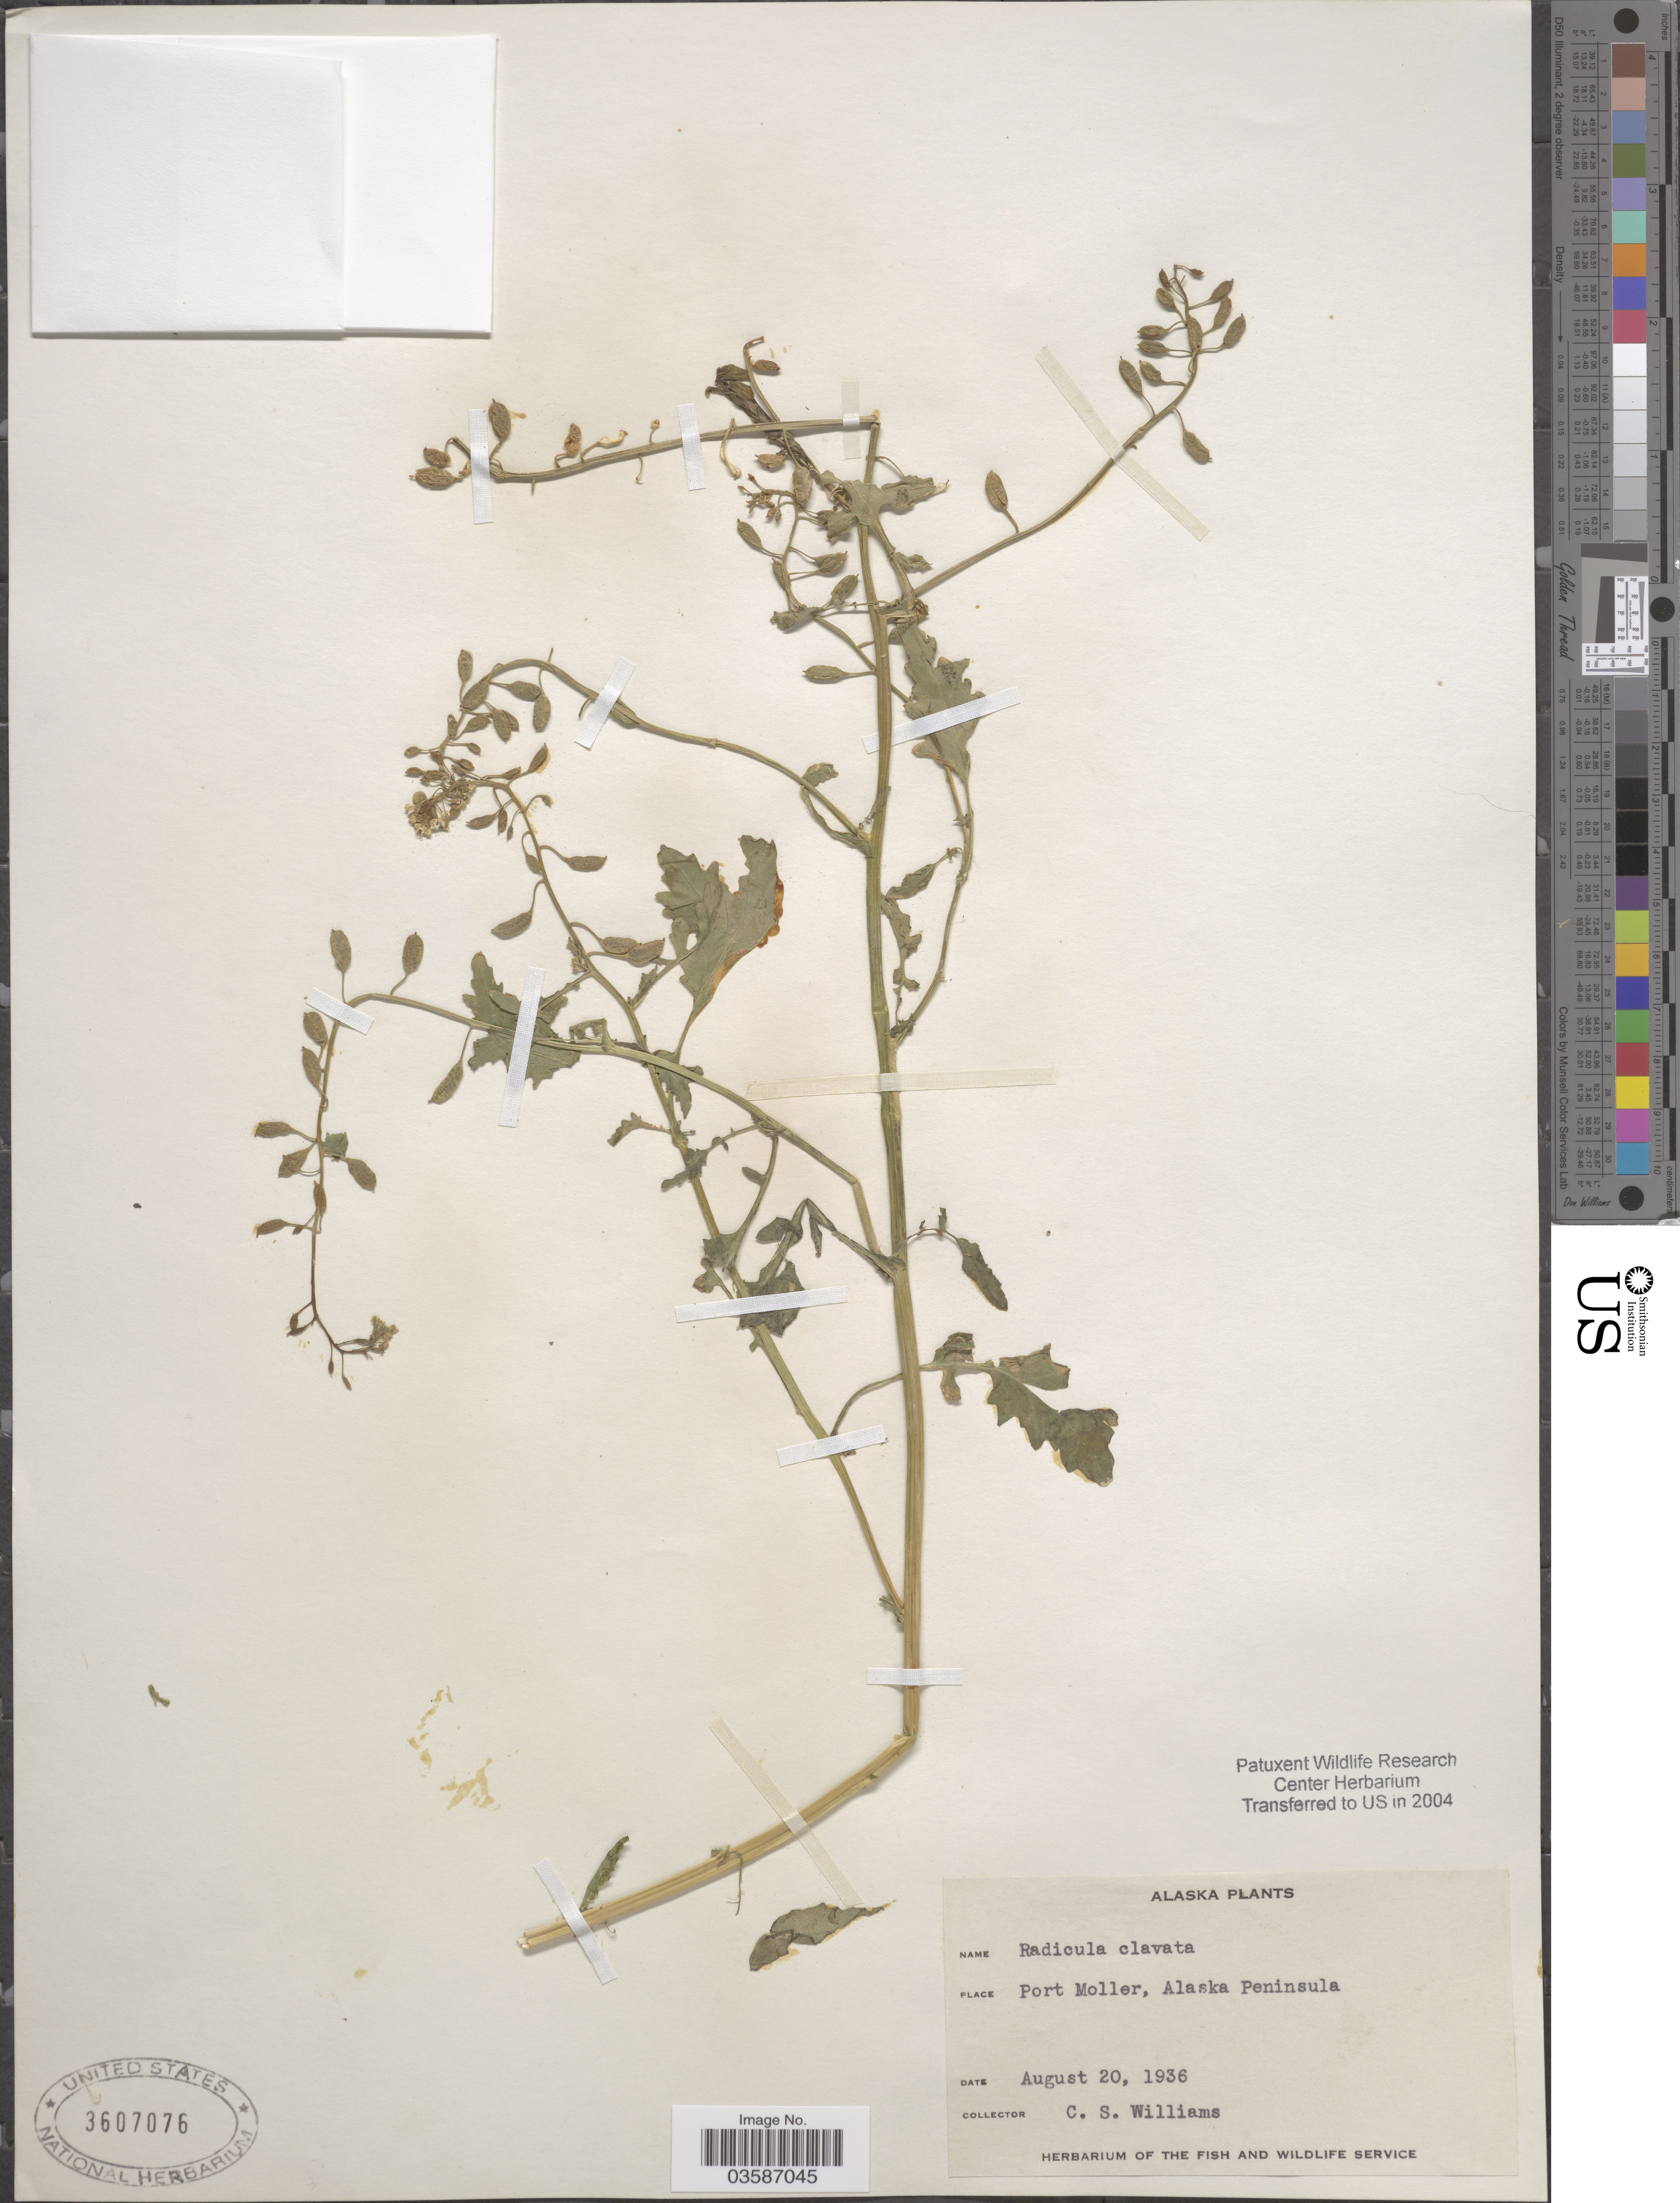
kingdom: Plantae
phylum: Tracheophyta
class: Magnoliopsida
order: Brassicales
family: Brassicaceae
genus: Rorippa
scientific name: Rorippa islandica var. clavata (Rydb.) Stuckey comb. nov., ined. 1965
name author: (Rydb.) Stuckey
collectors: C. Williams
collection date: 1936-08-20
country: United States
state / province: Alaska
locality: Port Moller, Alaska Peninsula.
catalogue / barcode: US 3607076